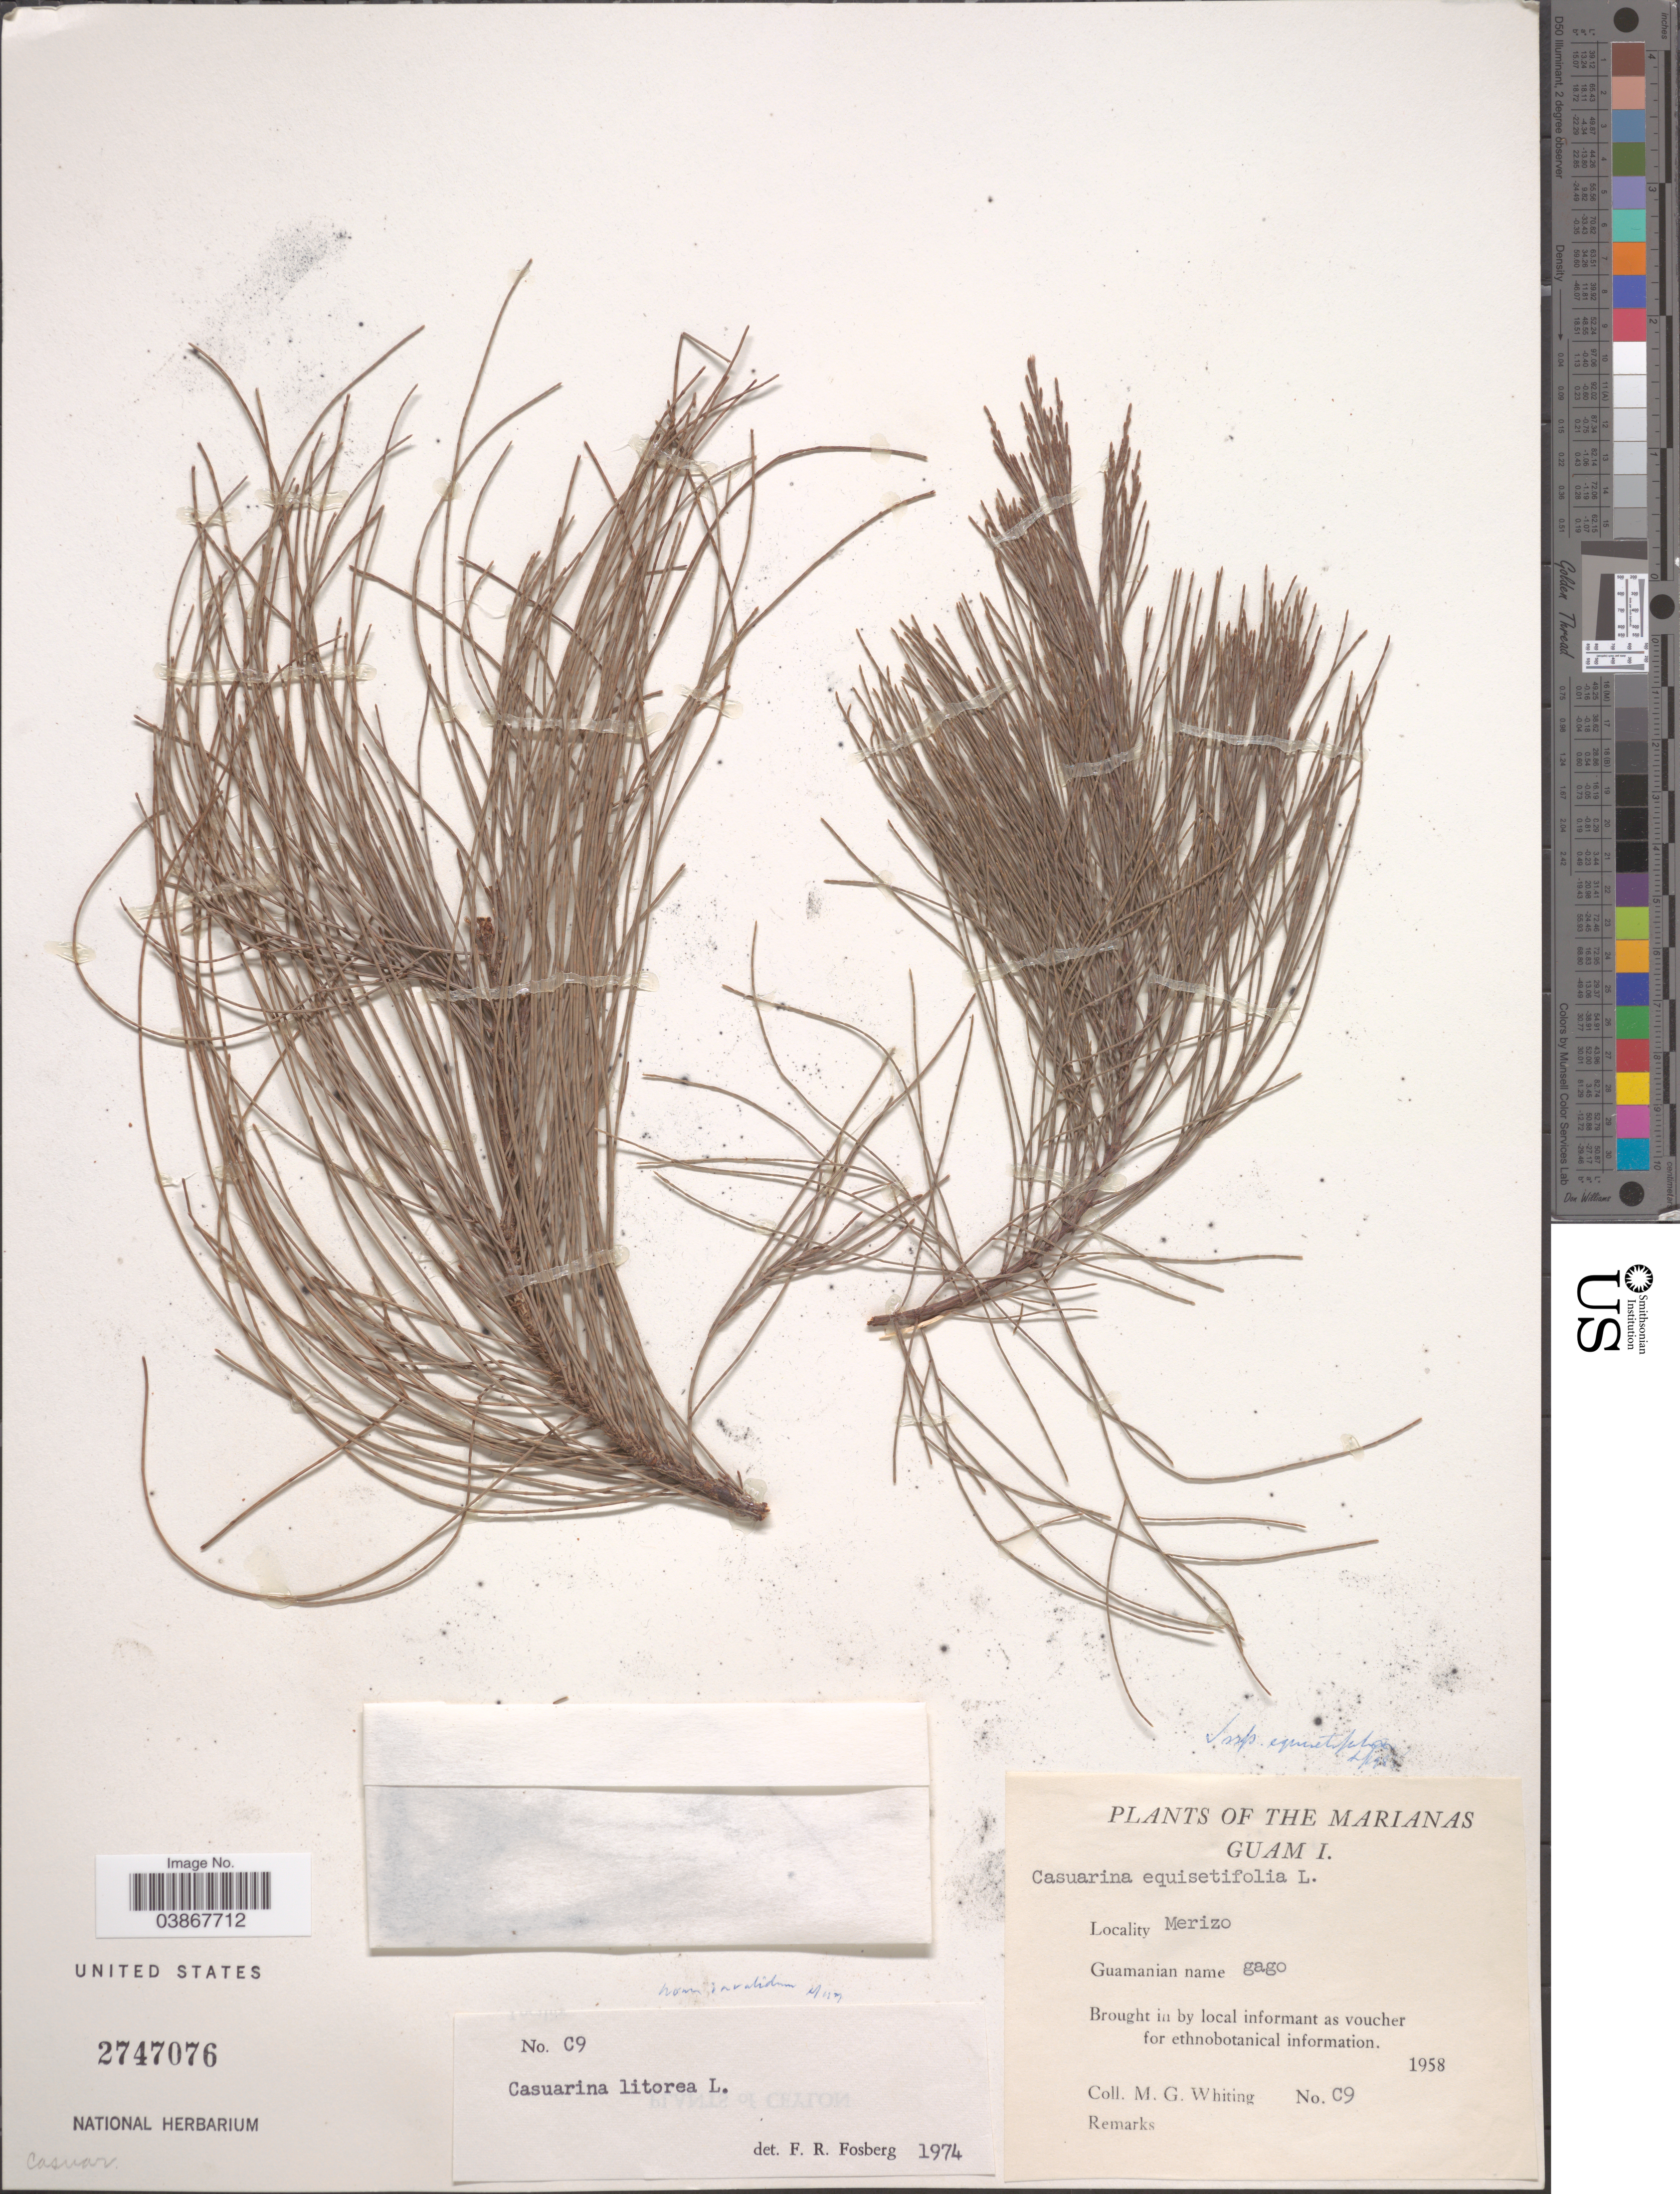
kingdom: Plantae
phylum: Tracheophyta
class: Magnoliopsida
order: Fagales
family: Casuarinaceae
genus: Casuarina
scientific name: Casuarina equisetifolia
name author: L.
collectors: M. Whiting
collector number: C9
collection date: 1958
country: Guam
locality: Marianas. Guam I. Merizo.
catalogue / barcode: US 2747076